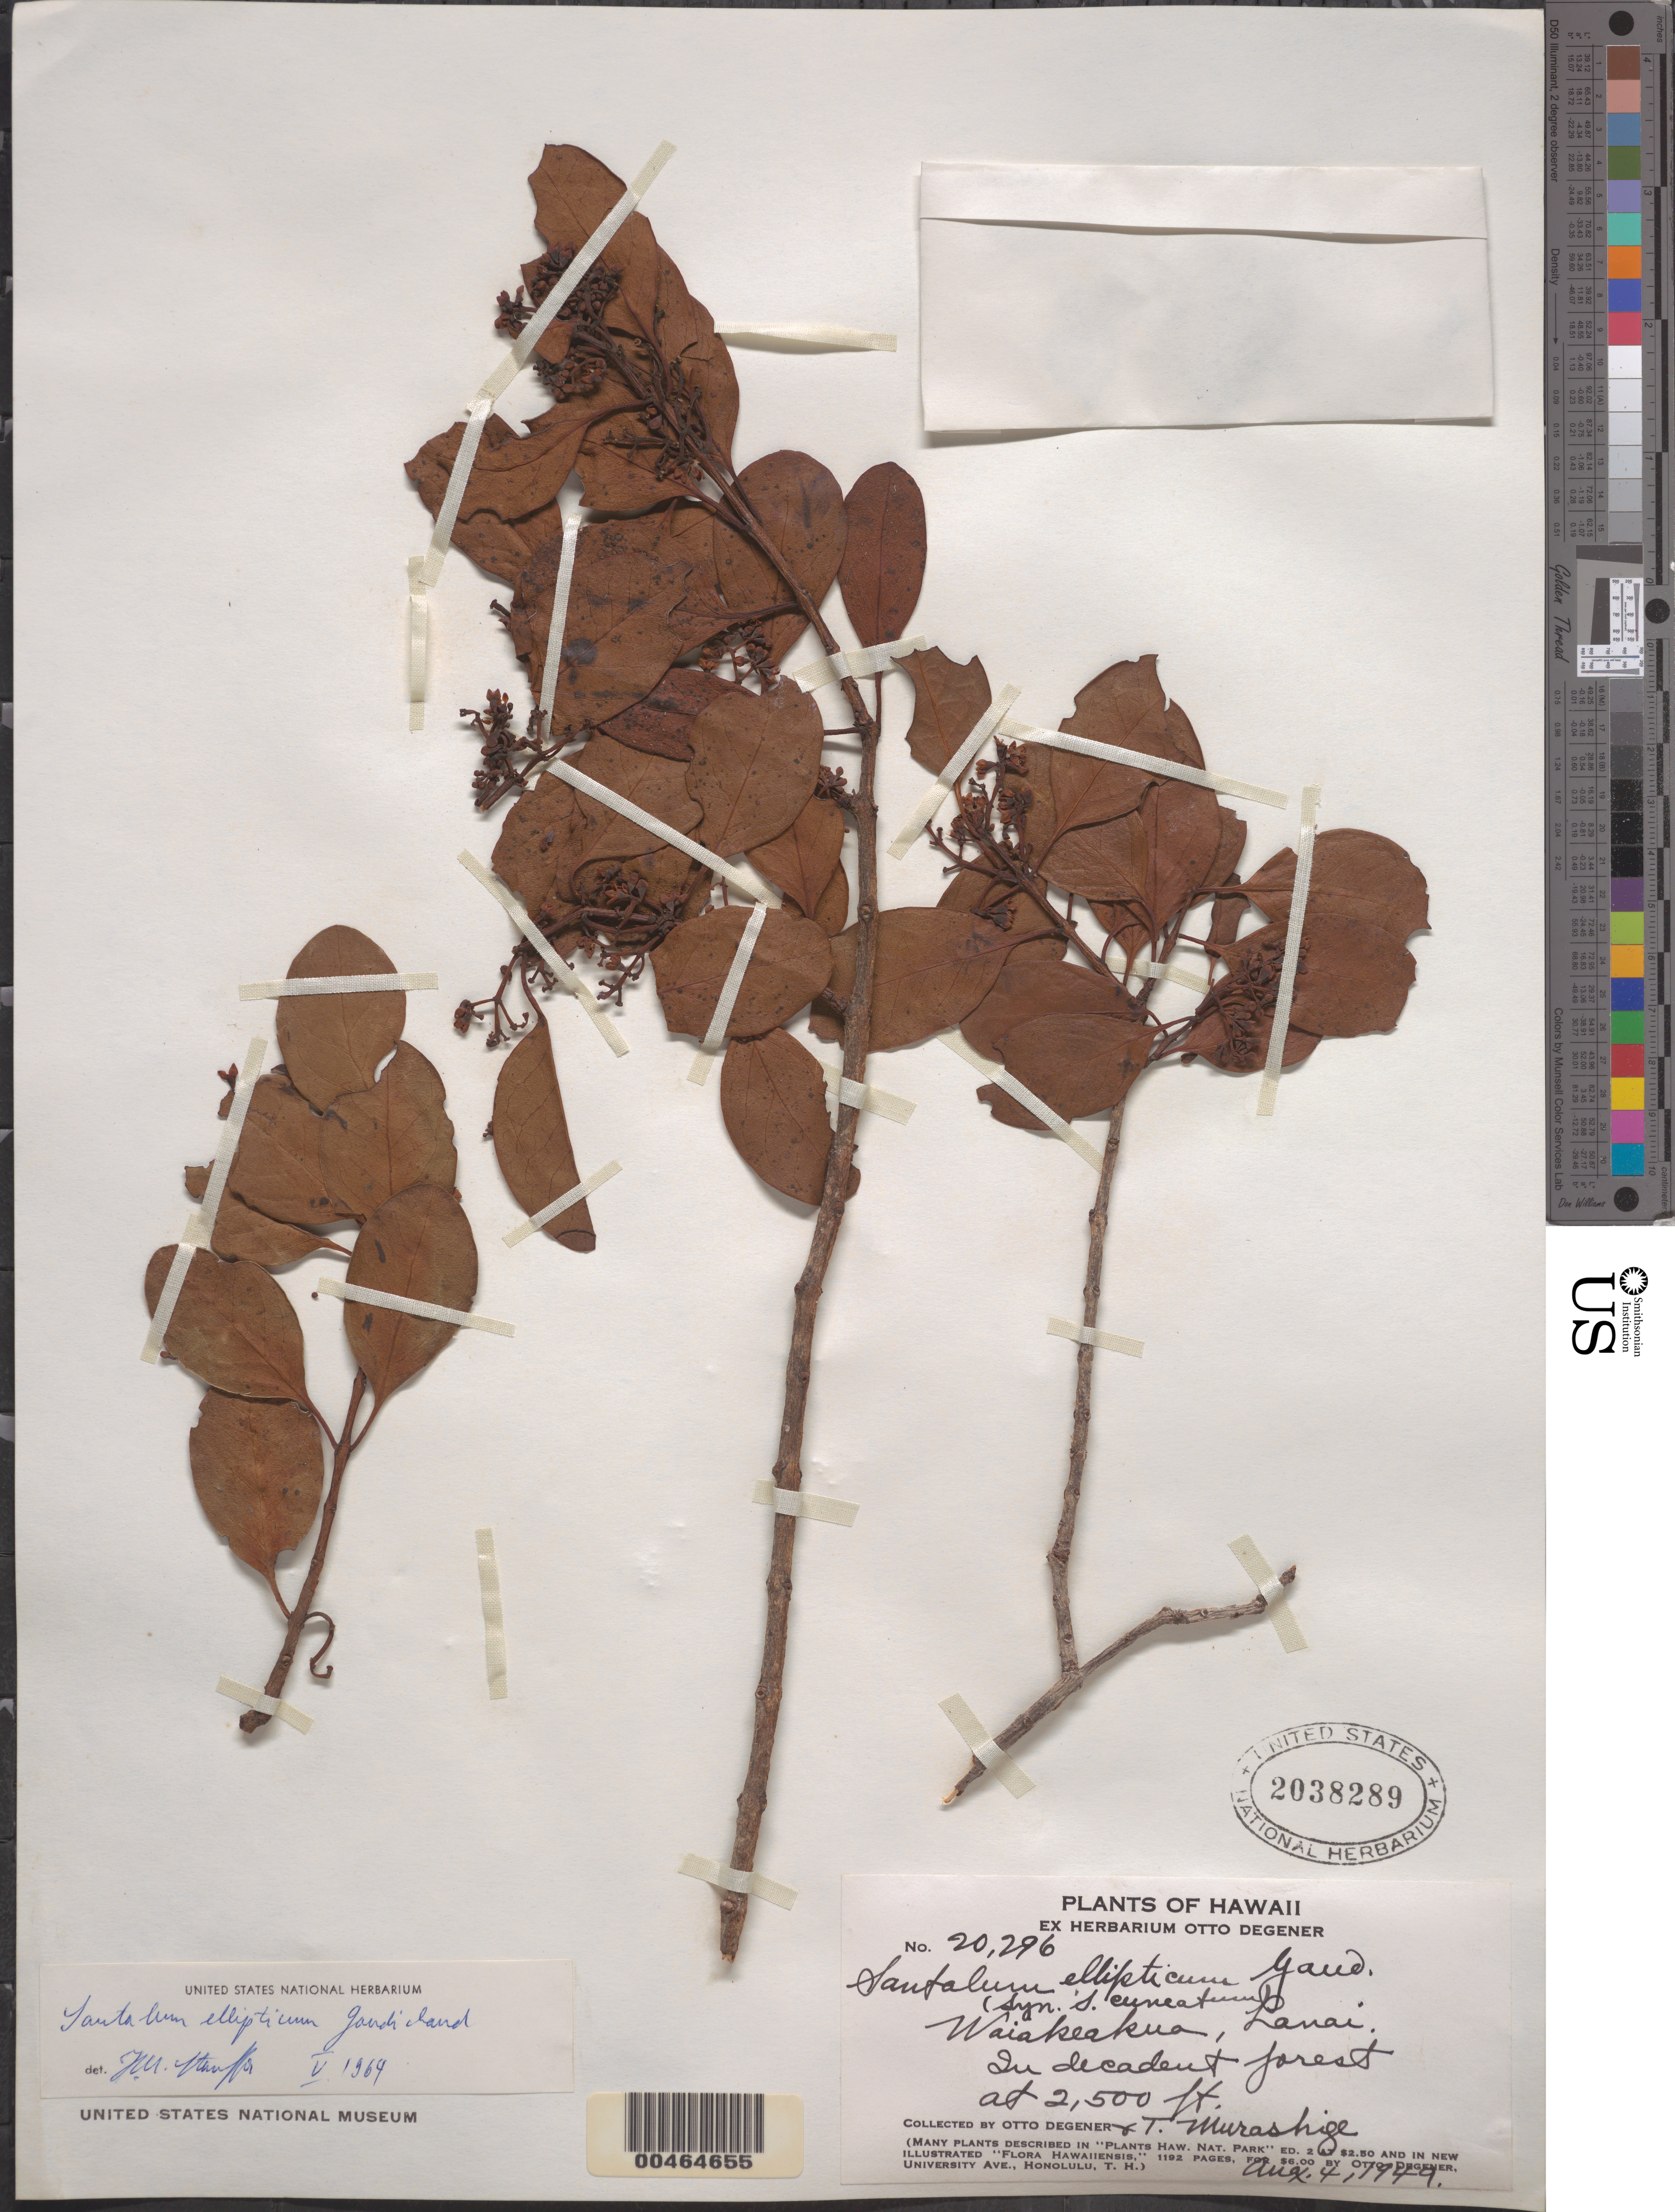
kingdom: Plantae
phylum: Tracheophyta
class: Magnoliopsida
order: Santalales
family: Santalaceae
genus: Santalum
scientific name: Santalum ellipticum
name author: Gaudich.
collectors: O. Degener & T. Murashige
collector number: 20296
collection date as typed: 4 Aug 1949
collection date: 1949-08-04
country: United States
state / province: Hawaii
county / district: Maui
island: Lana'i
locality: Waiakeakua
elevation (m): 762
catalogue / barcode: US 2038289